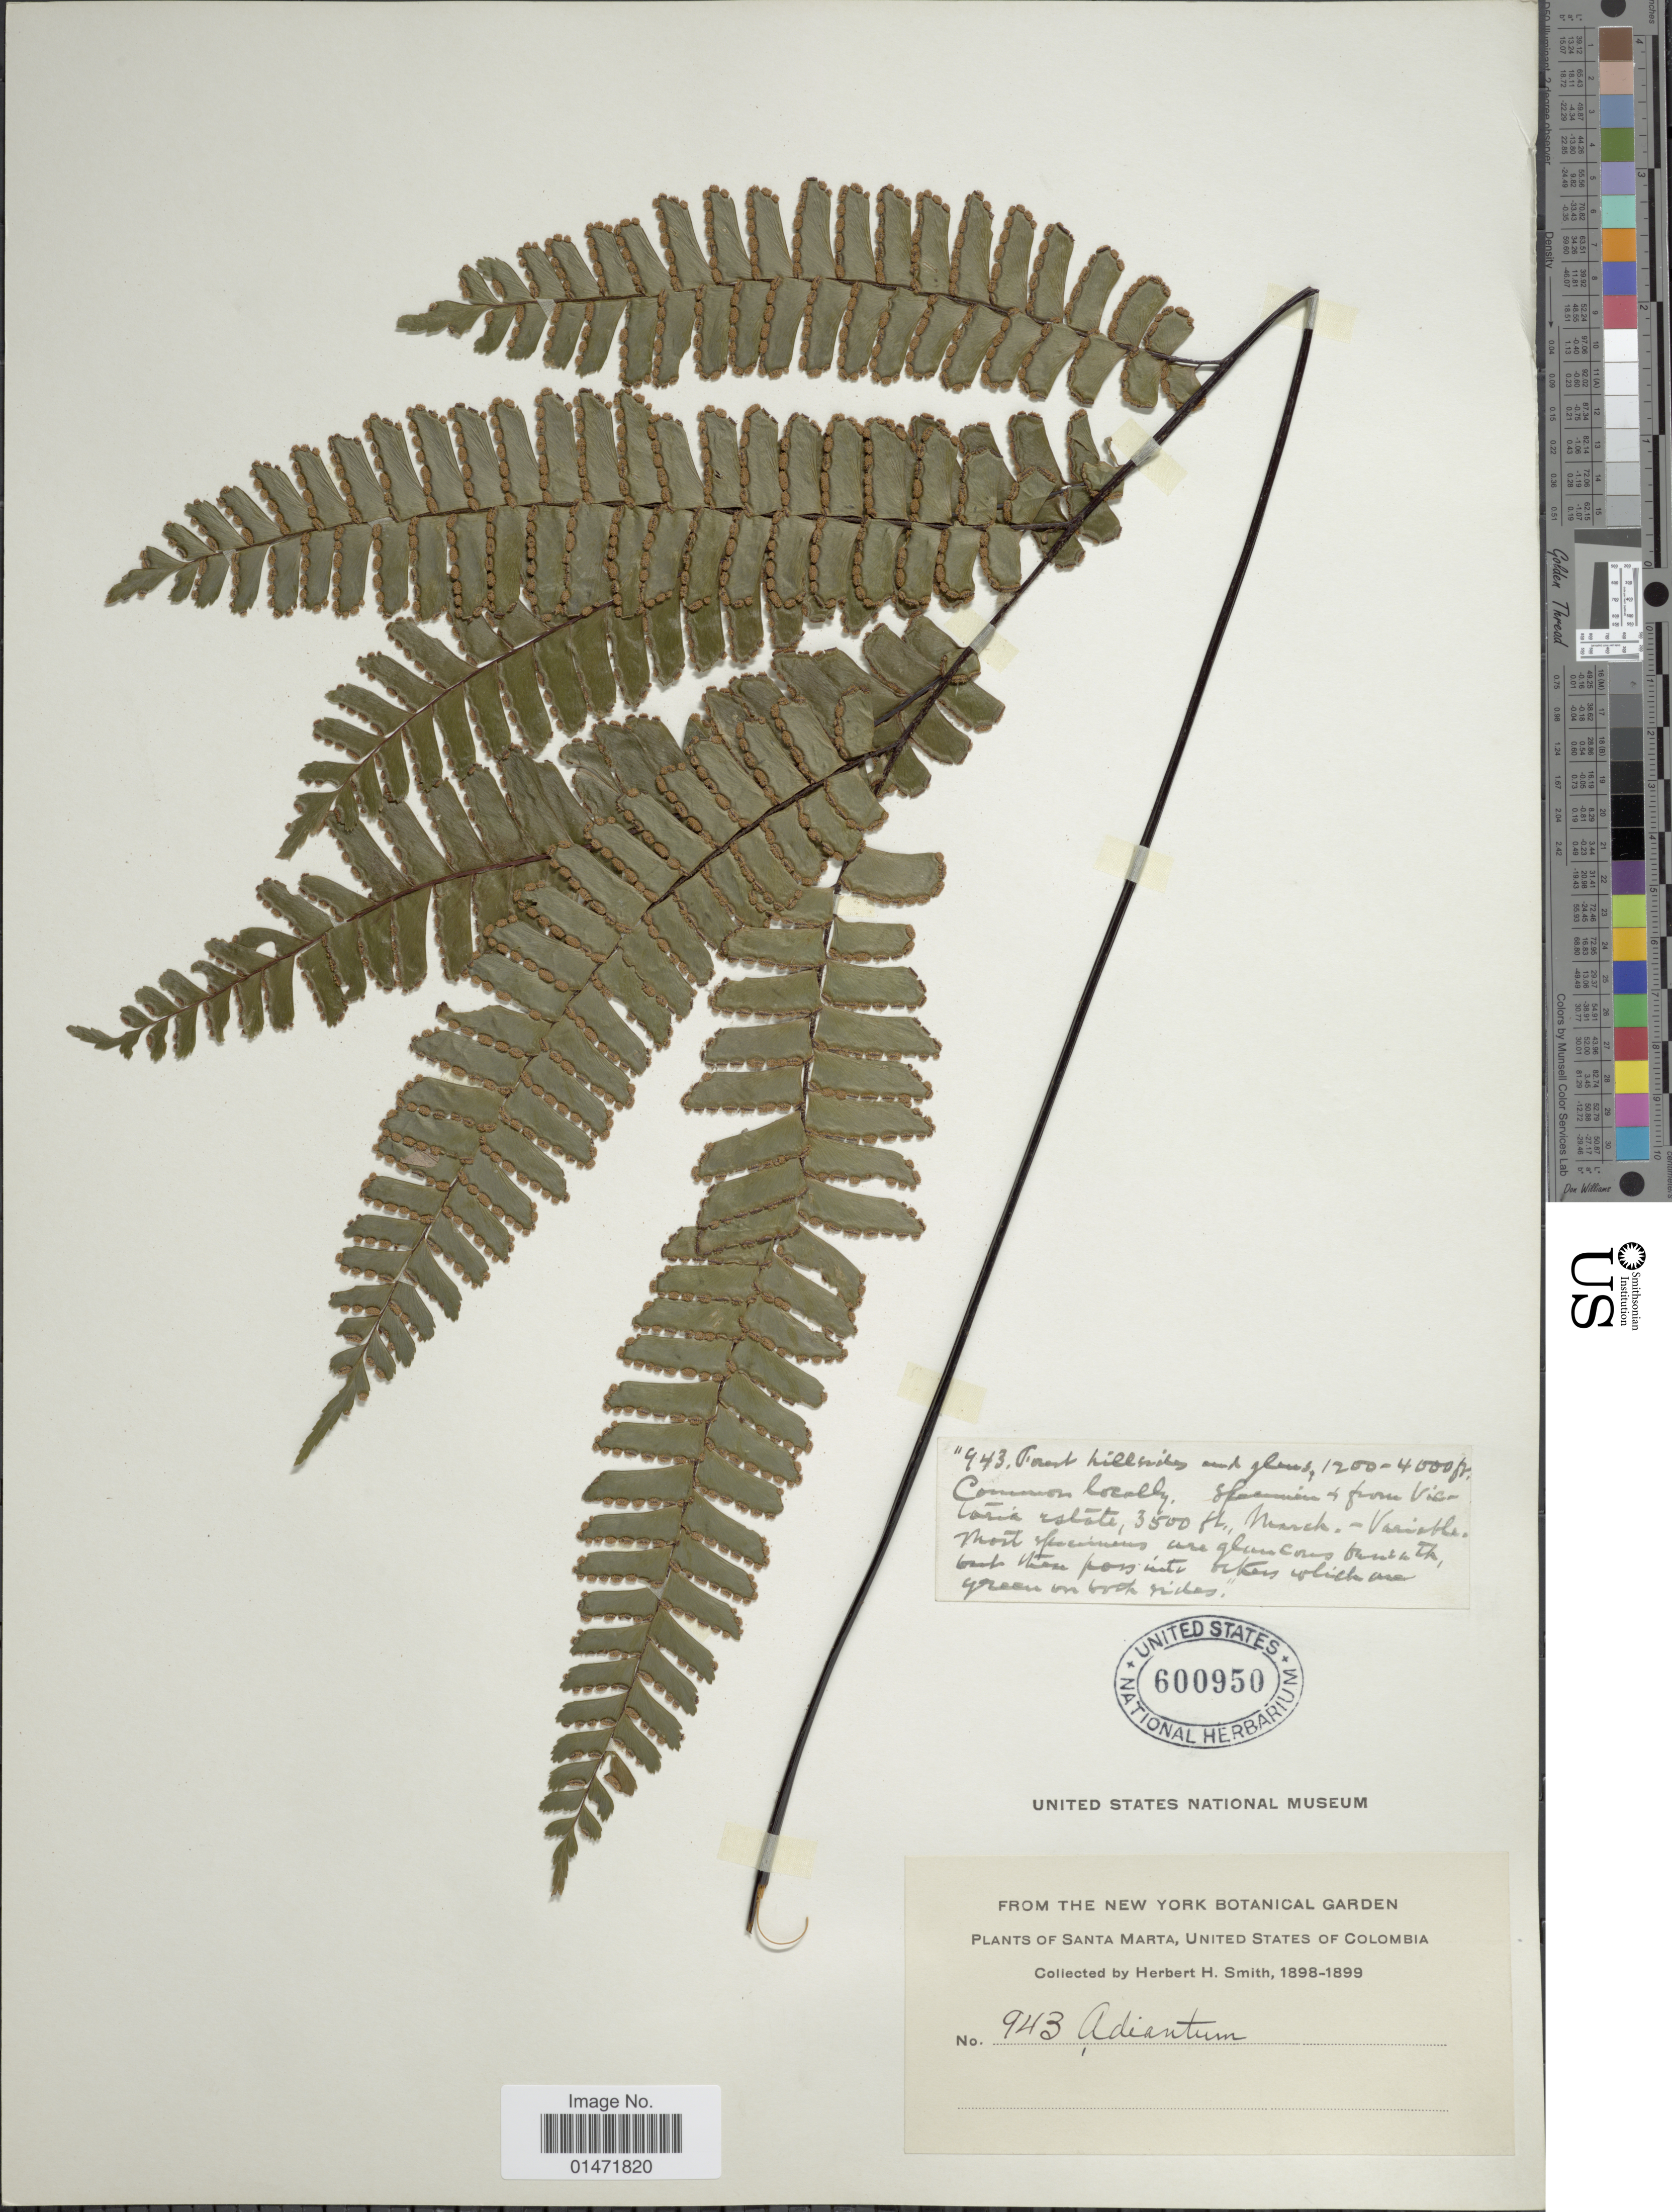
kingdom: Plantae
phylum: Tracheophyta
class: Polypodiopsida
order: Polypodiales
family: Pteridaceae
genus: Adiantum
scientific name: Adiantum tetraphyllum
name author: Humb. & Bonpl. ex Willd.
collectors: Herbert H. Smith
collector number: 943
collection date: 1898/1899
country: Colombia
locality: Santa Marta.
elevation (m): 1067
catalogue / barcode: US 600950